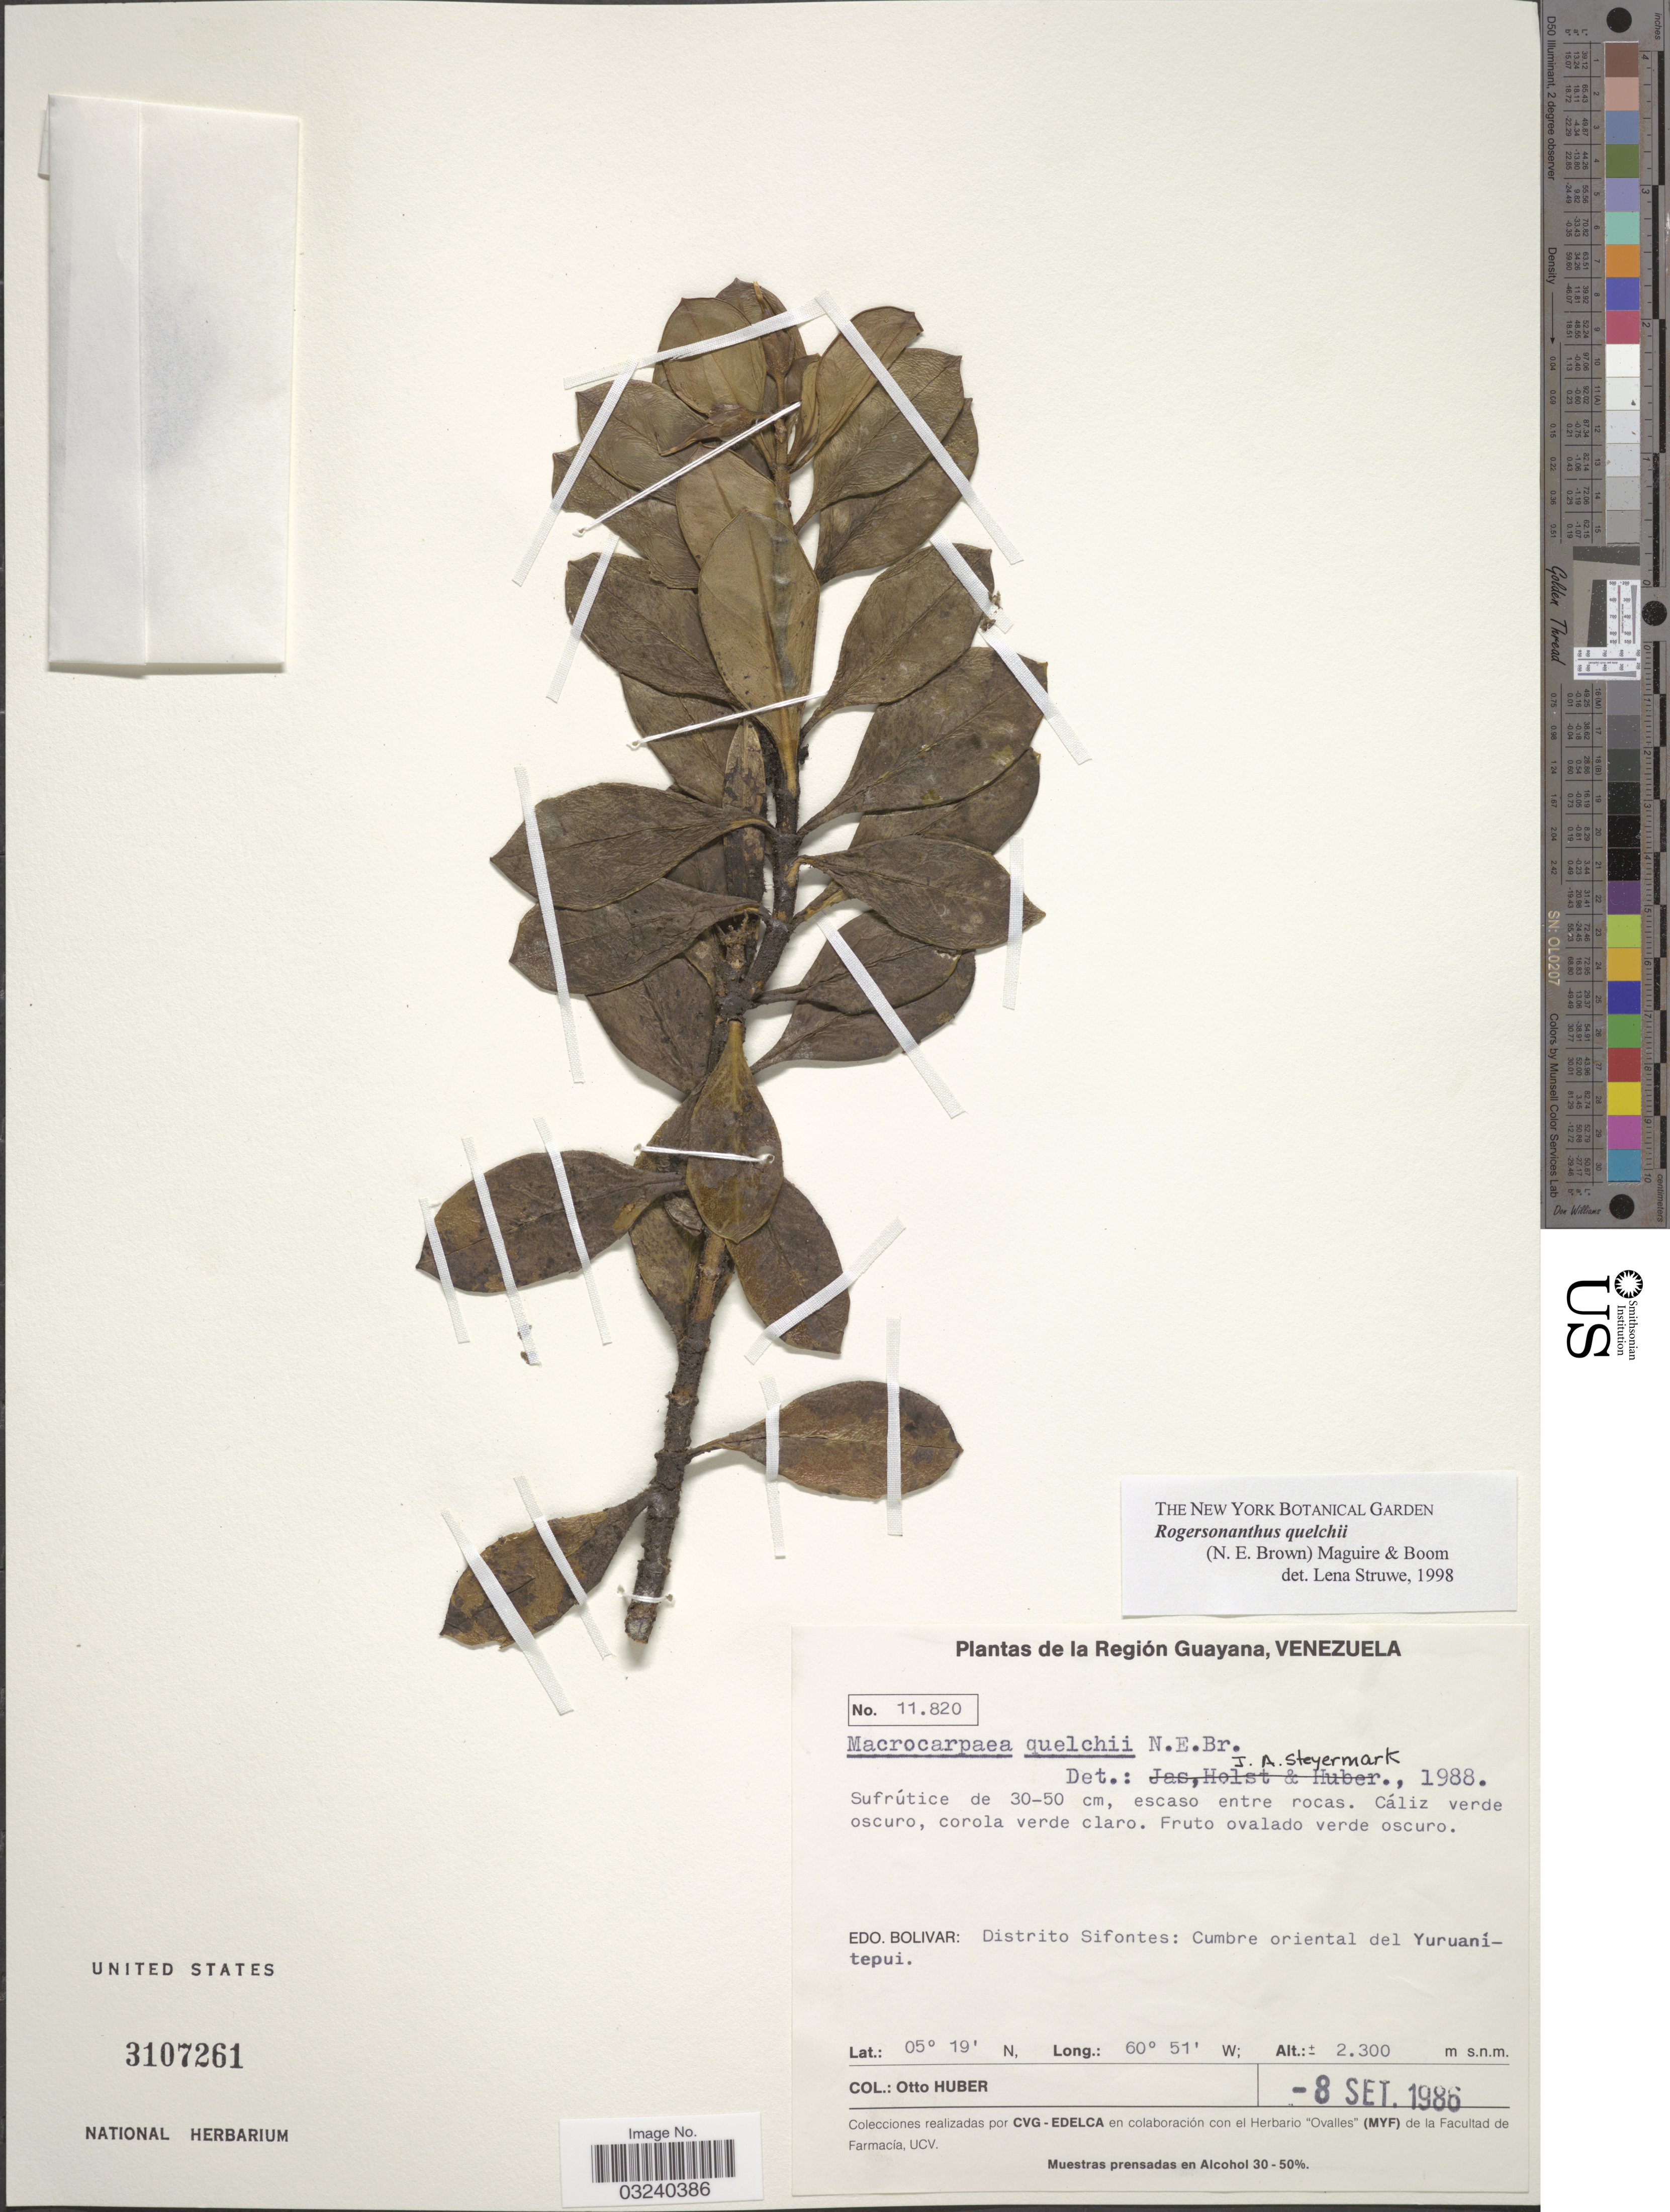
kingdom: Plantae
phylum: Tracheophyta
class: Magnoliopsida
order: Gentianales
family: Gentianaceae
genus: Rogersonanthus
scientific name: Rogersonanthus quelchii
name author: (N.E. Br.) Maguire & B.M. Boom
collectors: O. Huber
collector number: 11820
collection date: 1986-09-08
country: Venezuela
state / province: Bolivar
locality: Región Guayana. Distrito Sifontes: Cumbre oriental del Yuruani-tepui.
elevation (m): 2300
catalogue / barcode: US 3107261